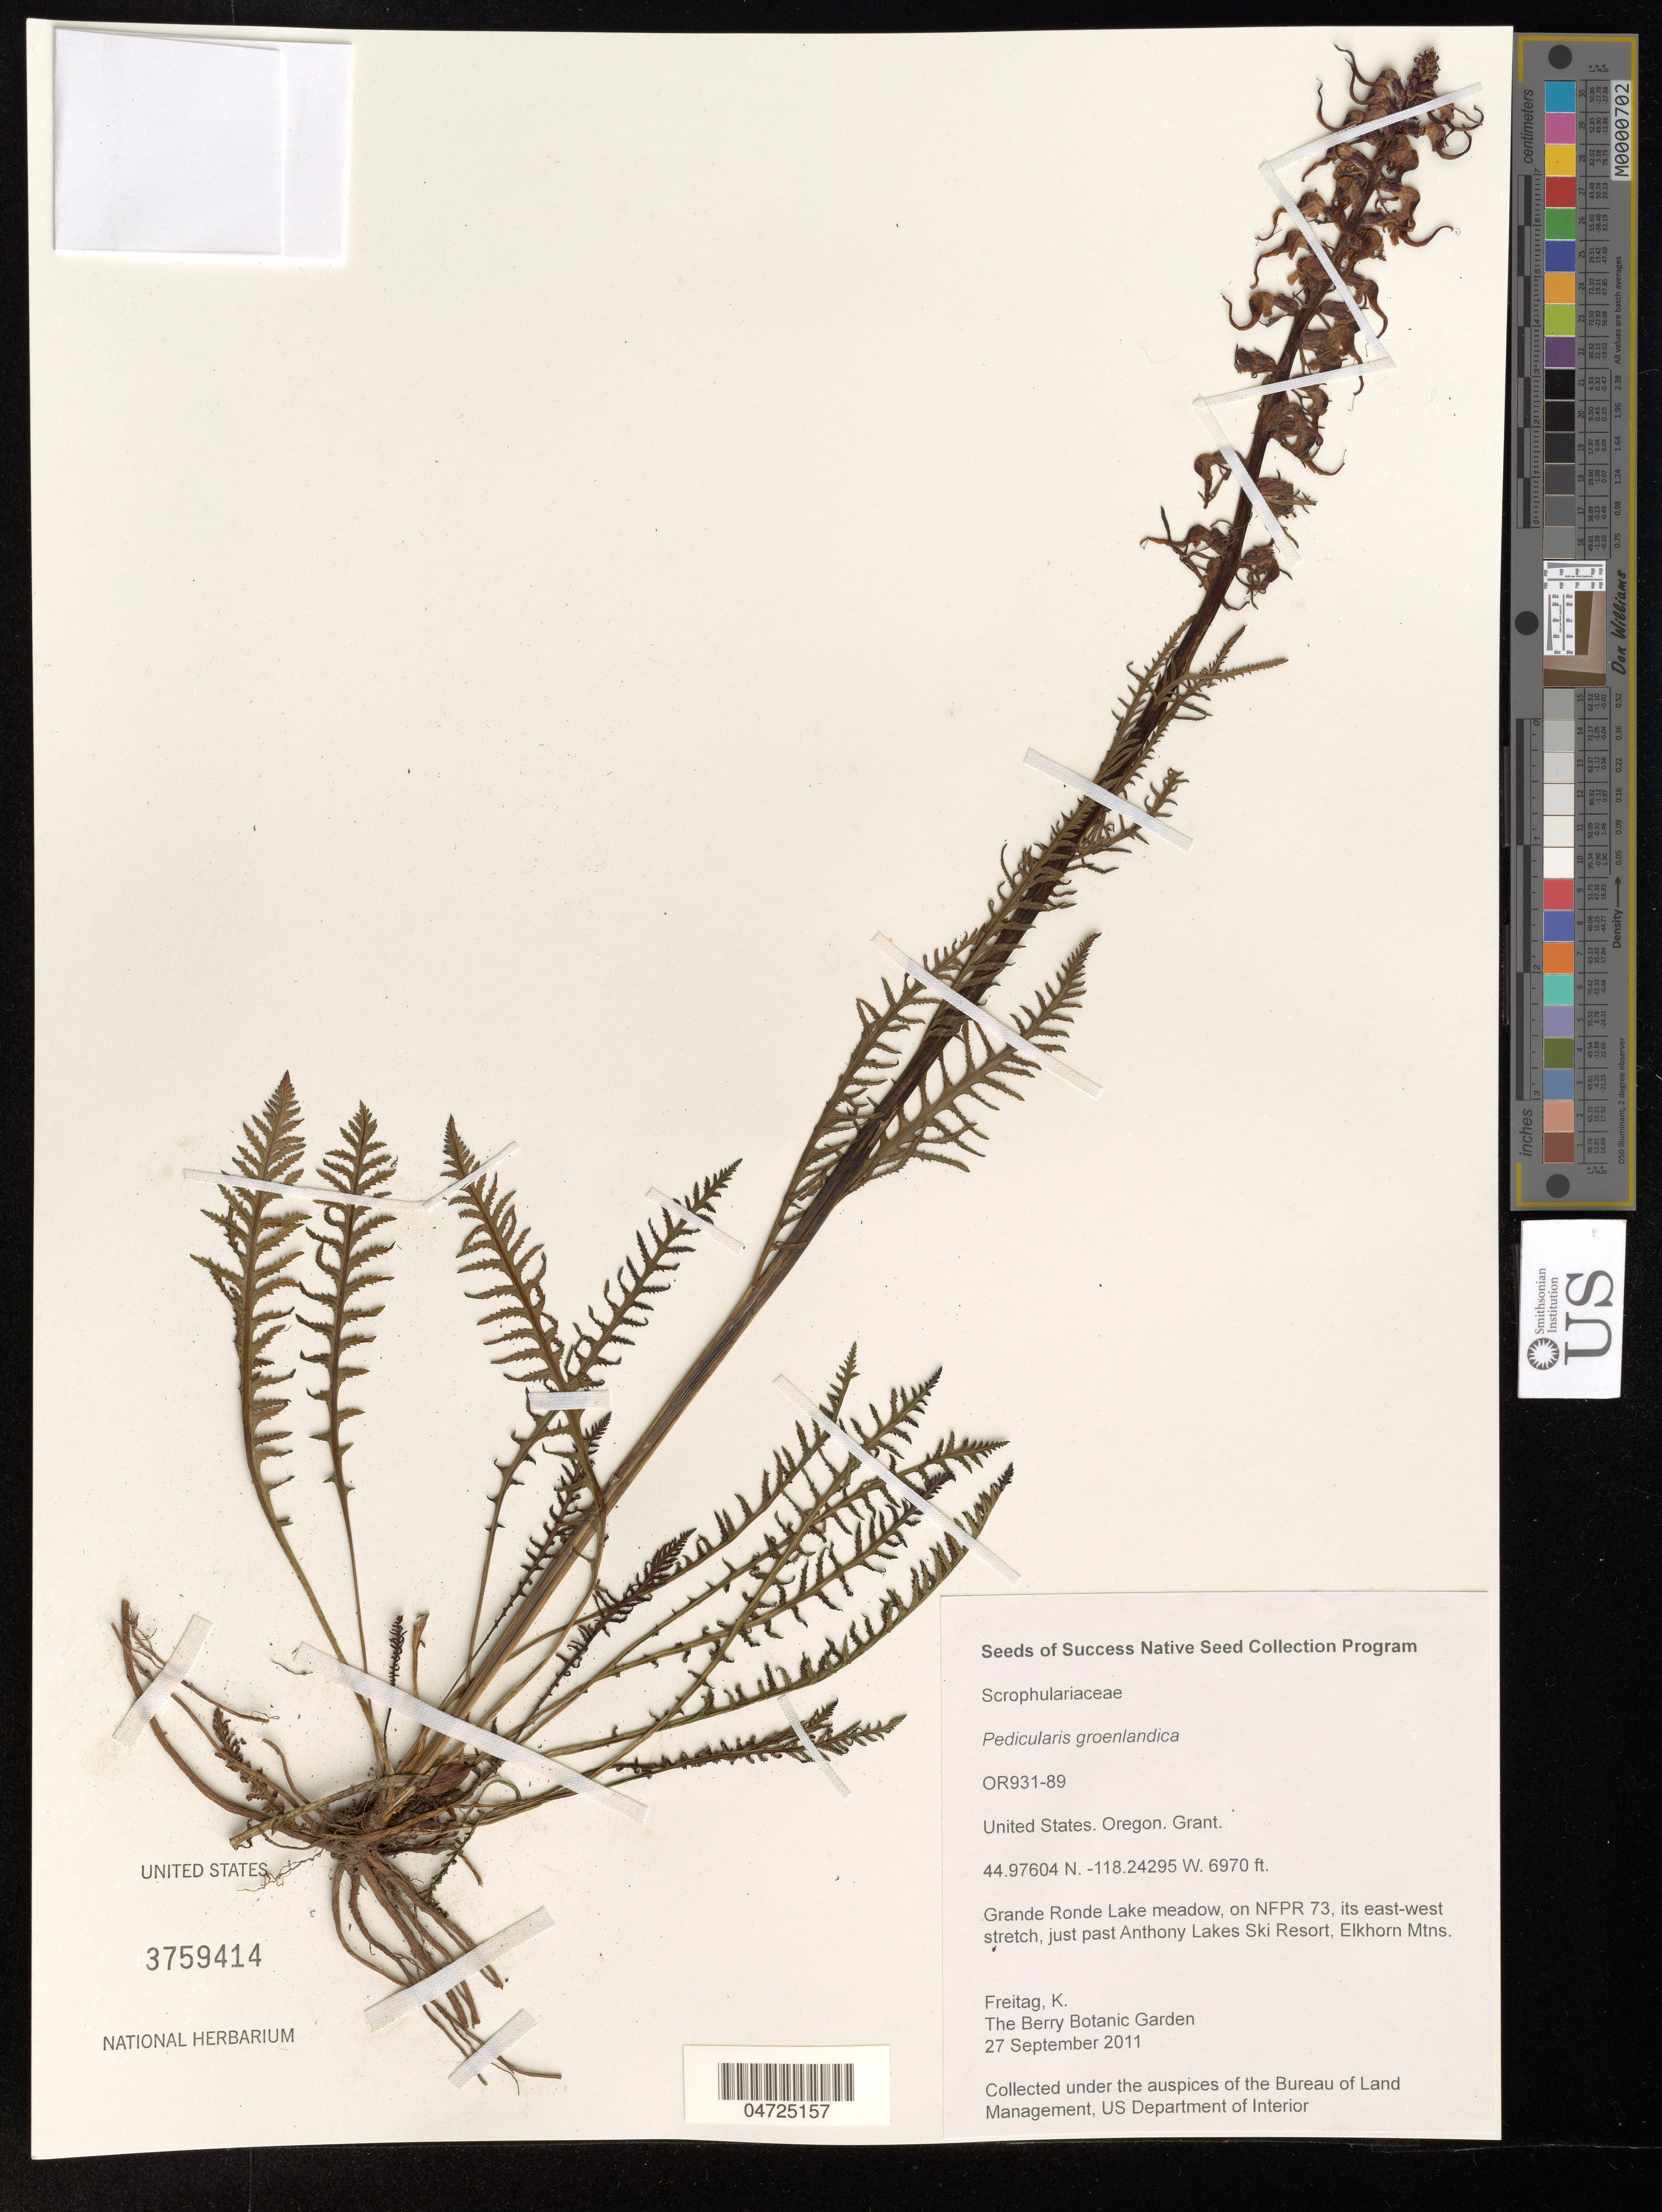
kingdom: Plantae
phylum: Tracheophyta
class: Magnoliopsida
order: Lamiales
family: Orobanchaceae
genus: Pedicularis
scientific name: Pedicularis groenlandica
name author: Retz.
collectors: K. Freitag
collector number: OR931-89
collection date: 2011-09-27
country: United States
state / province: Oregon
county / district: Grant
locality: Grant. Grande Rone Lake meadow, on NFPR 73, its east-west stretch, just past Anthony Lakes Ski Resort, Elkhorn Mtns.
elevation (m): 2124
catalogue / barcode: US 3759414